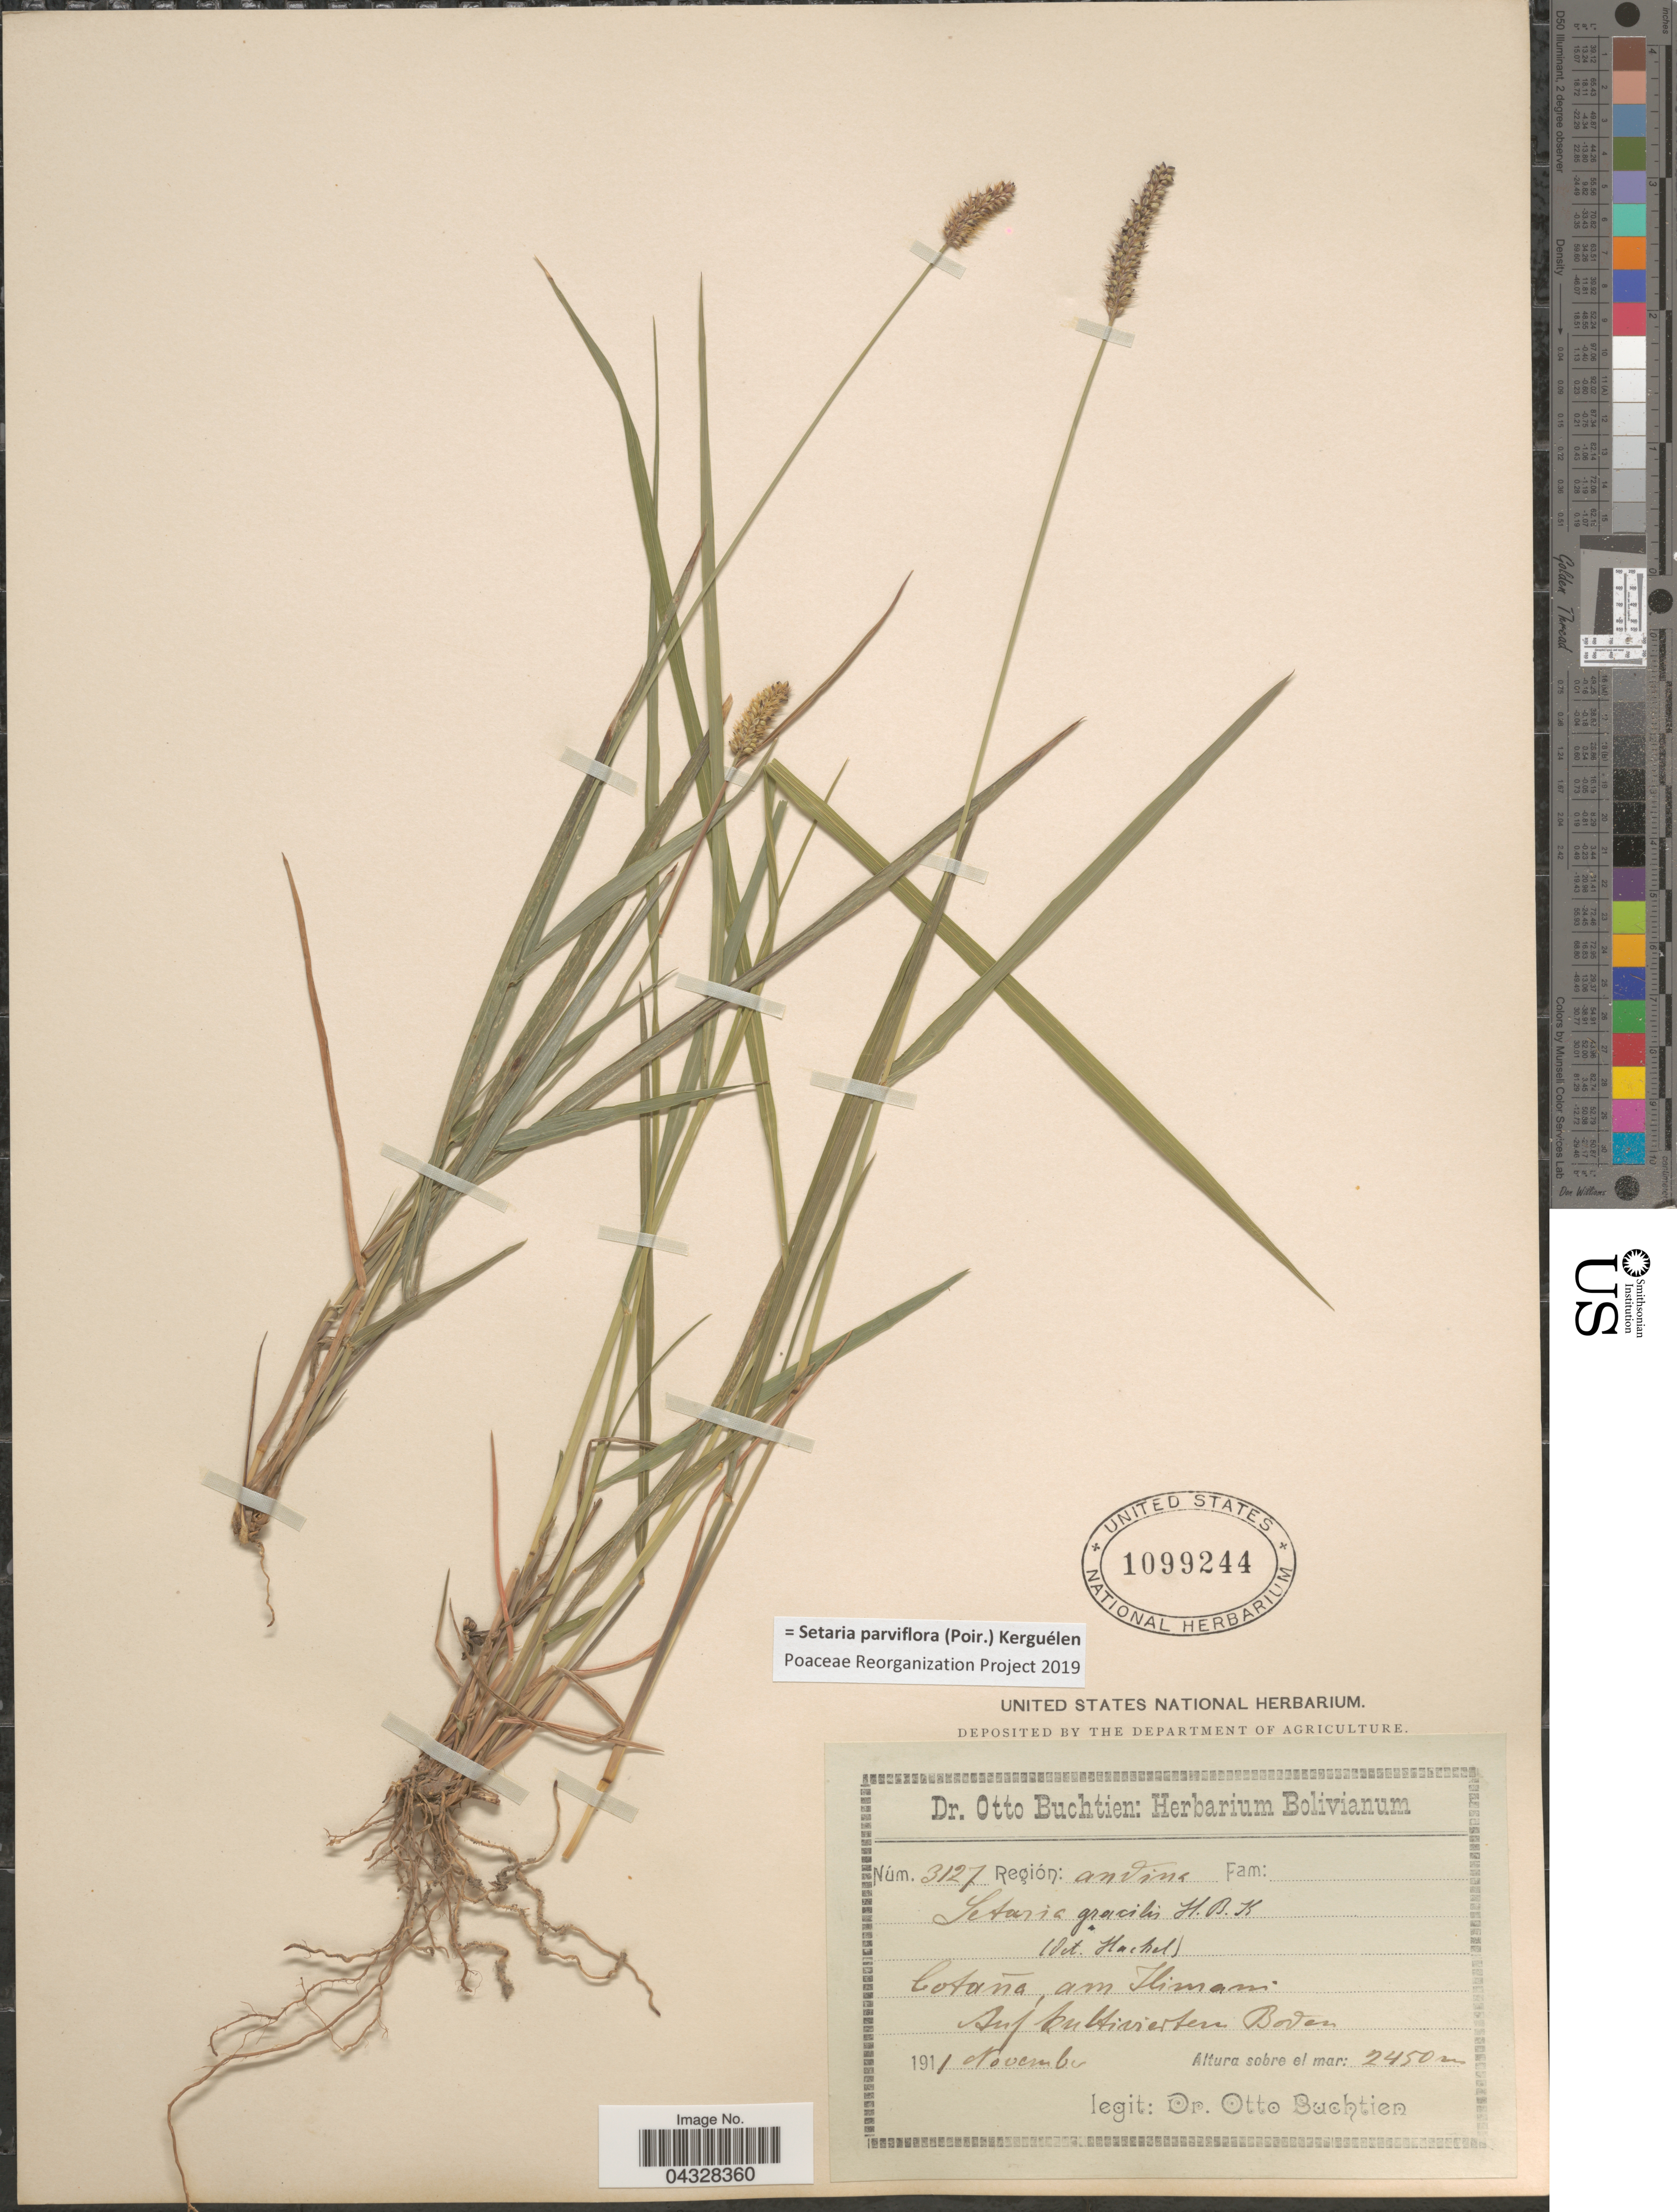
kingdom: Plantae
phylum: Tracheophyta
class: Liliopsida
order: Poales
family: Poaceae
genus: Setaria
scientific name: Setaria parviflora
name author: (Poir.) Kerguélen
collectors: O. Buchtien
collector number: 3127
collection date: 1911-11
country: Bolivia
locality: Cotaña, am Ilimani. Auf cultivierten Boden.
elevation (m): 2450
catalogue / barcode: US 1099244